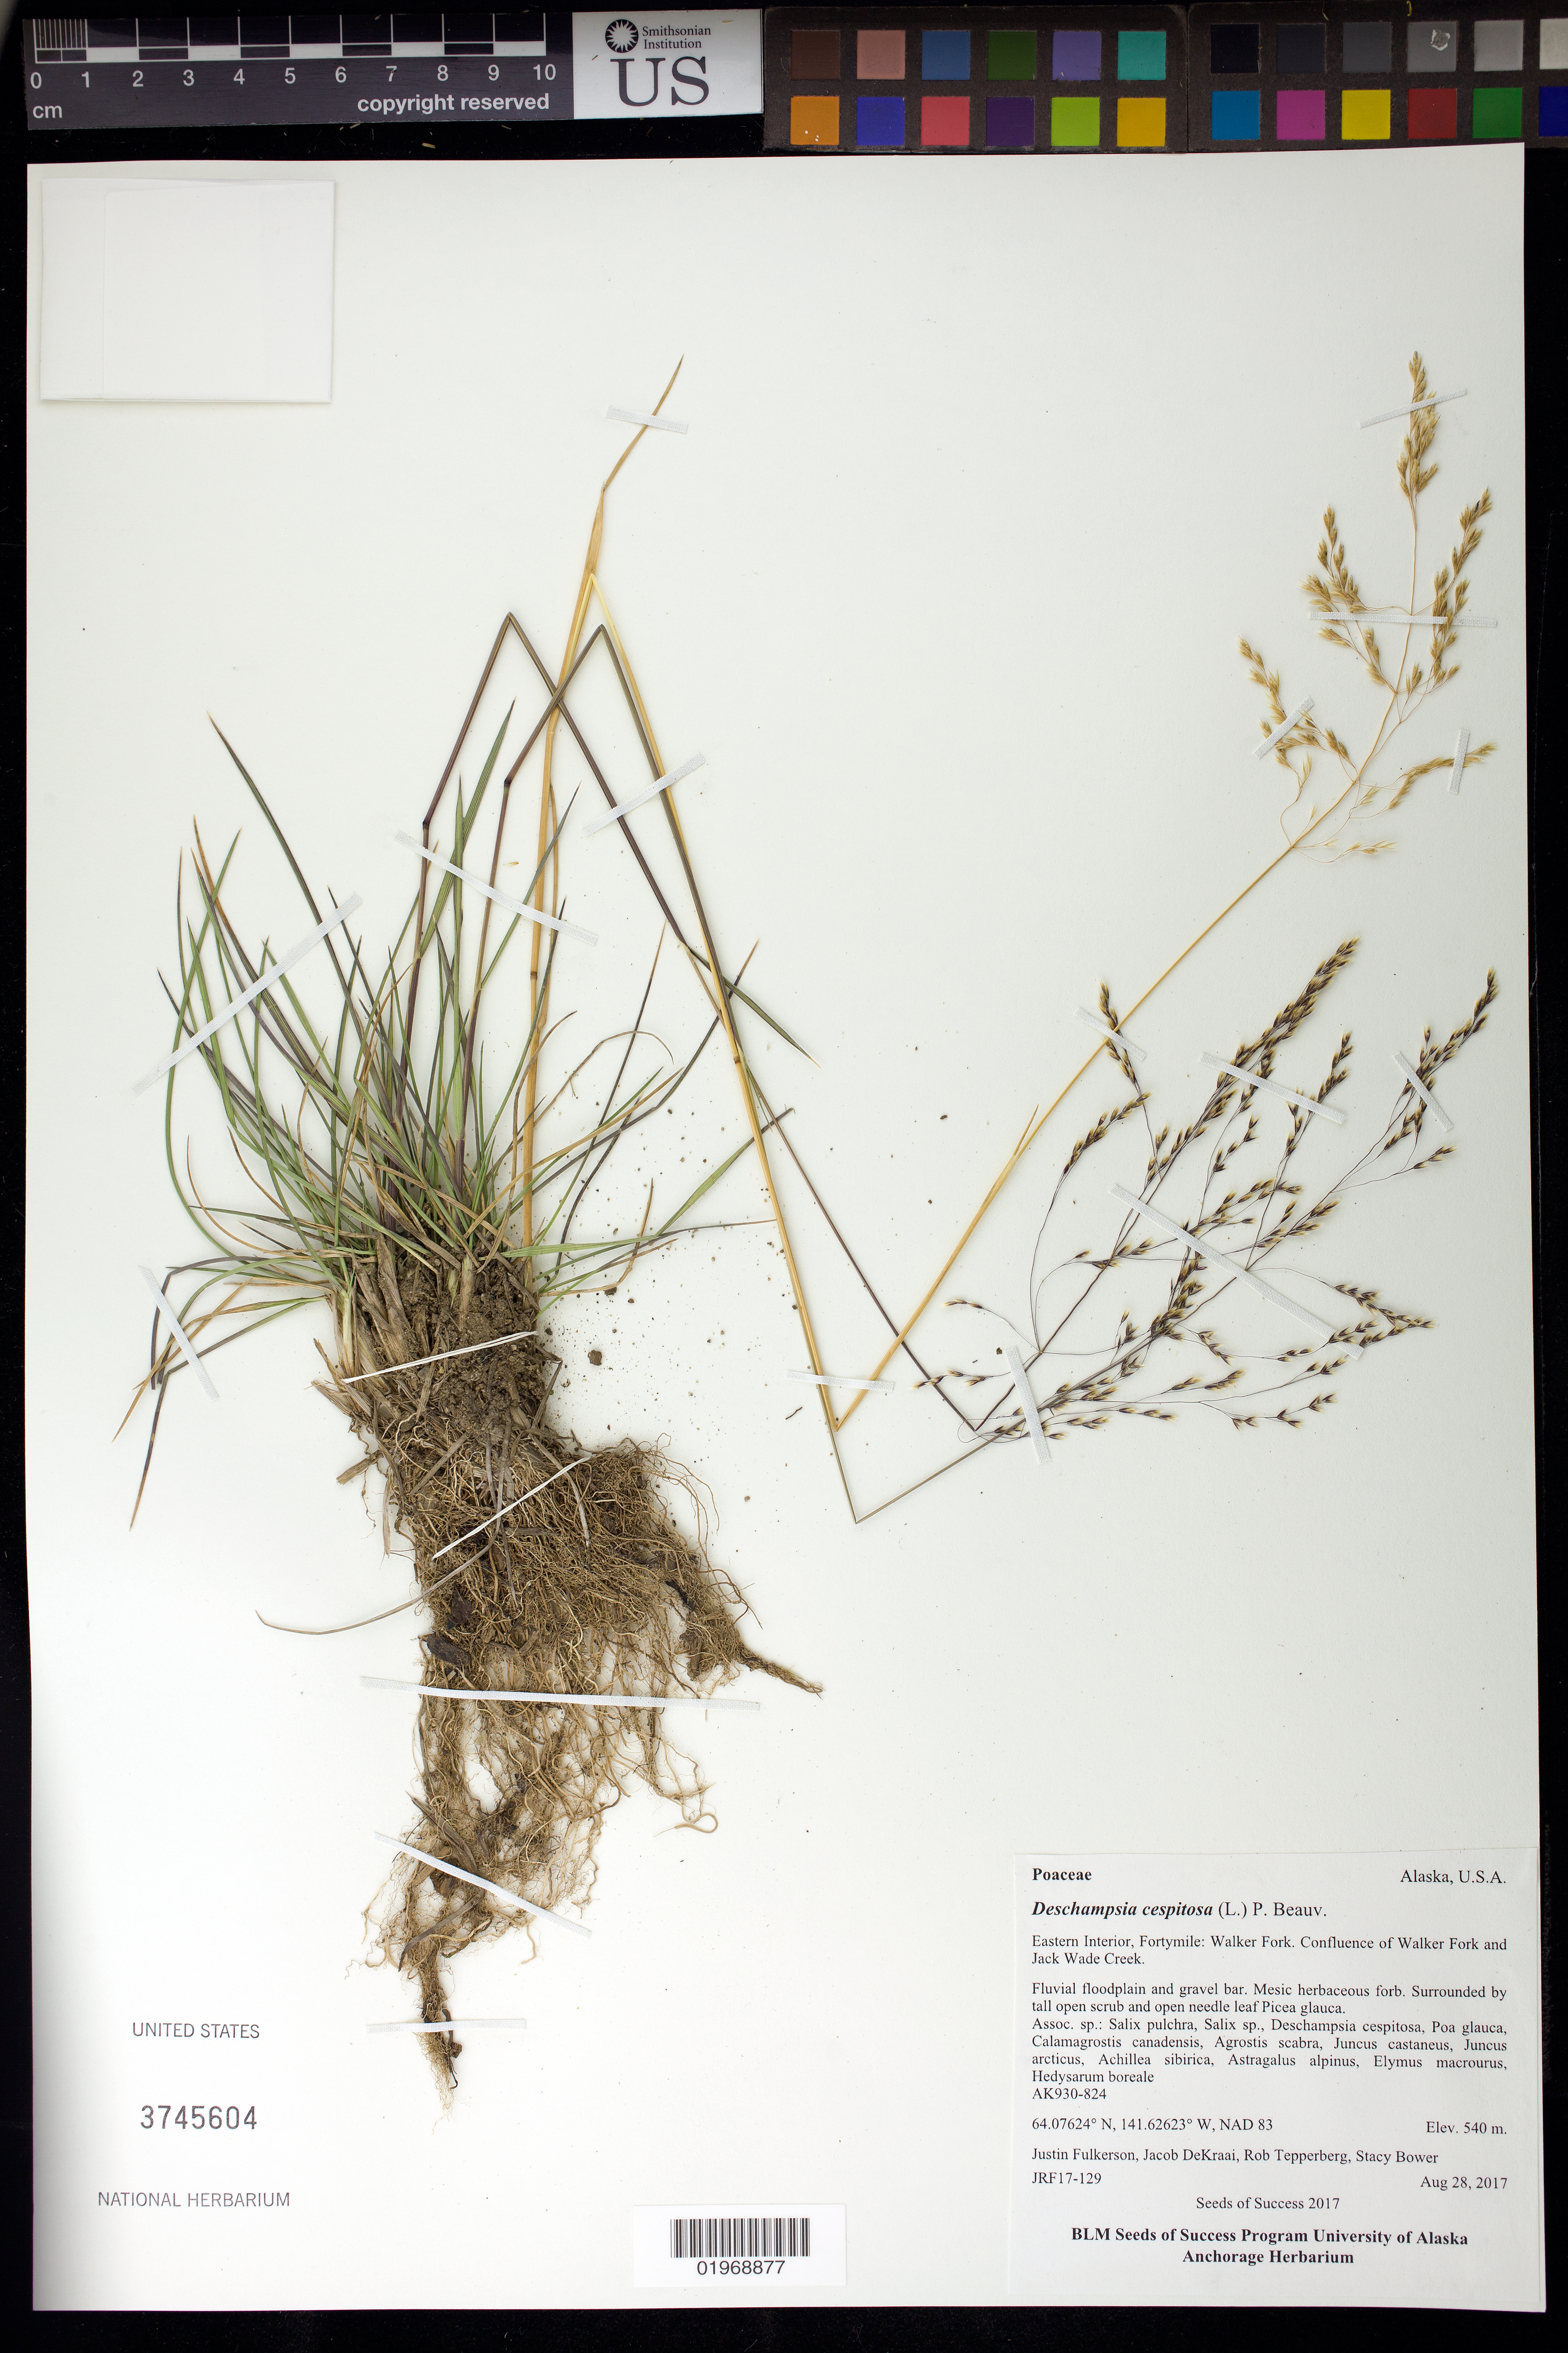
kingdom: Plantae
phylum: Tracheophyta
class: Liliopsida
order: Poales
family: Poaceae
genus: Deschampsia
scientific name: Deschampsia cespitosa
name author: (L.) P. Beauv.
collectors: J. Fulkerson, J. DeKraai, R. Tepperberg & S. Bower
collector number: JRF17-129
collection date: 2017-08-28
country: United States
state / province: Alaska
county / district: Southeast Fairbanks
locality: Eastern Interior, Fortymile, Walker Fork. Confluence of Walker Fork and Jack Wade Creek.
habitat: Fluvial floodplain and gravel bar.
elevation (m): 540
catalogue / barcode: US 3745604